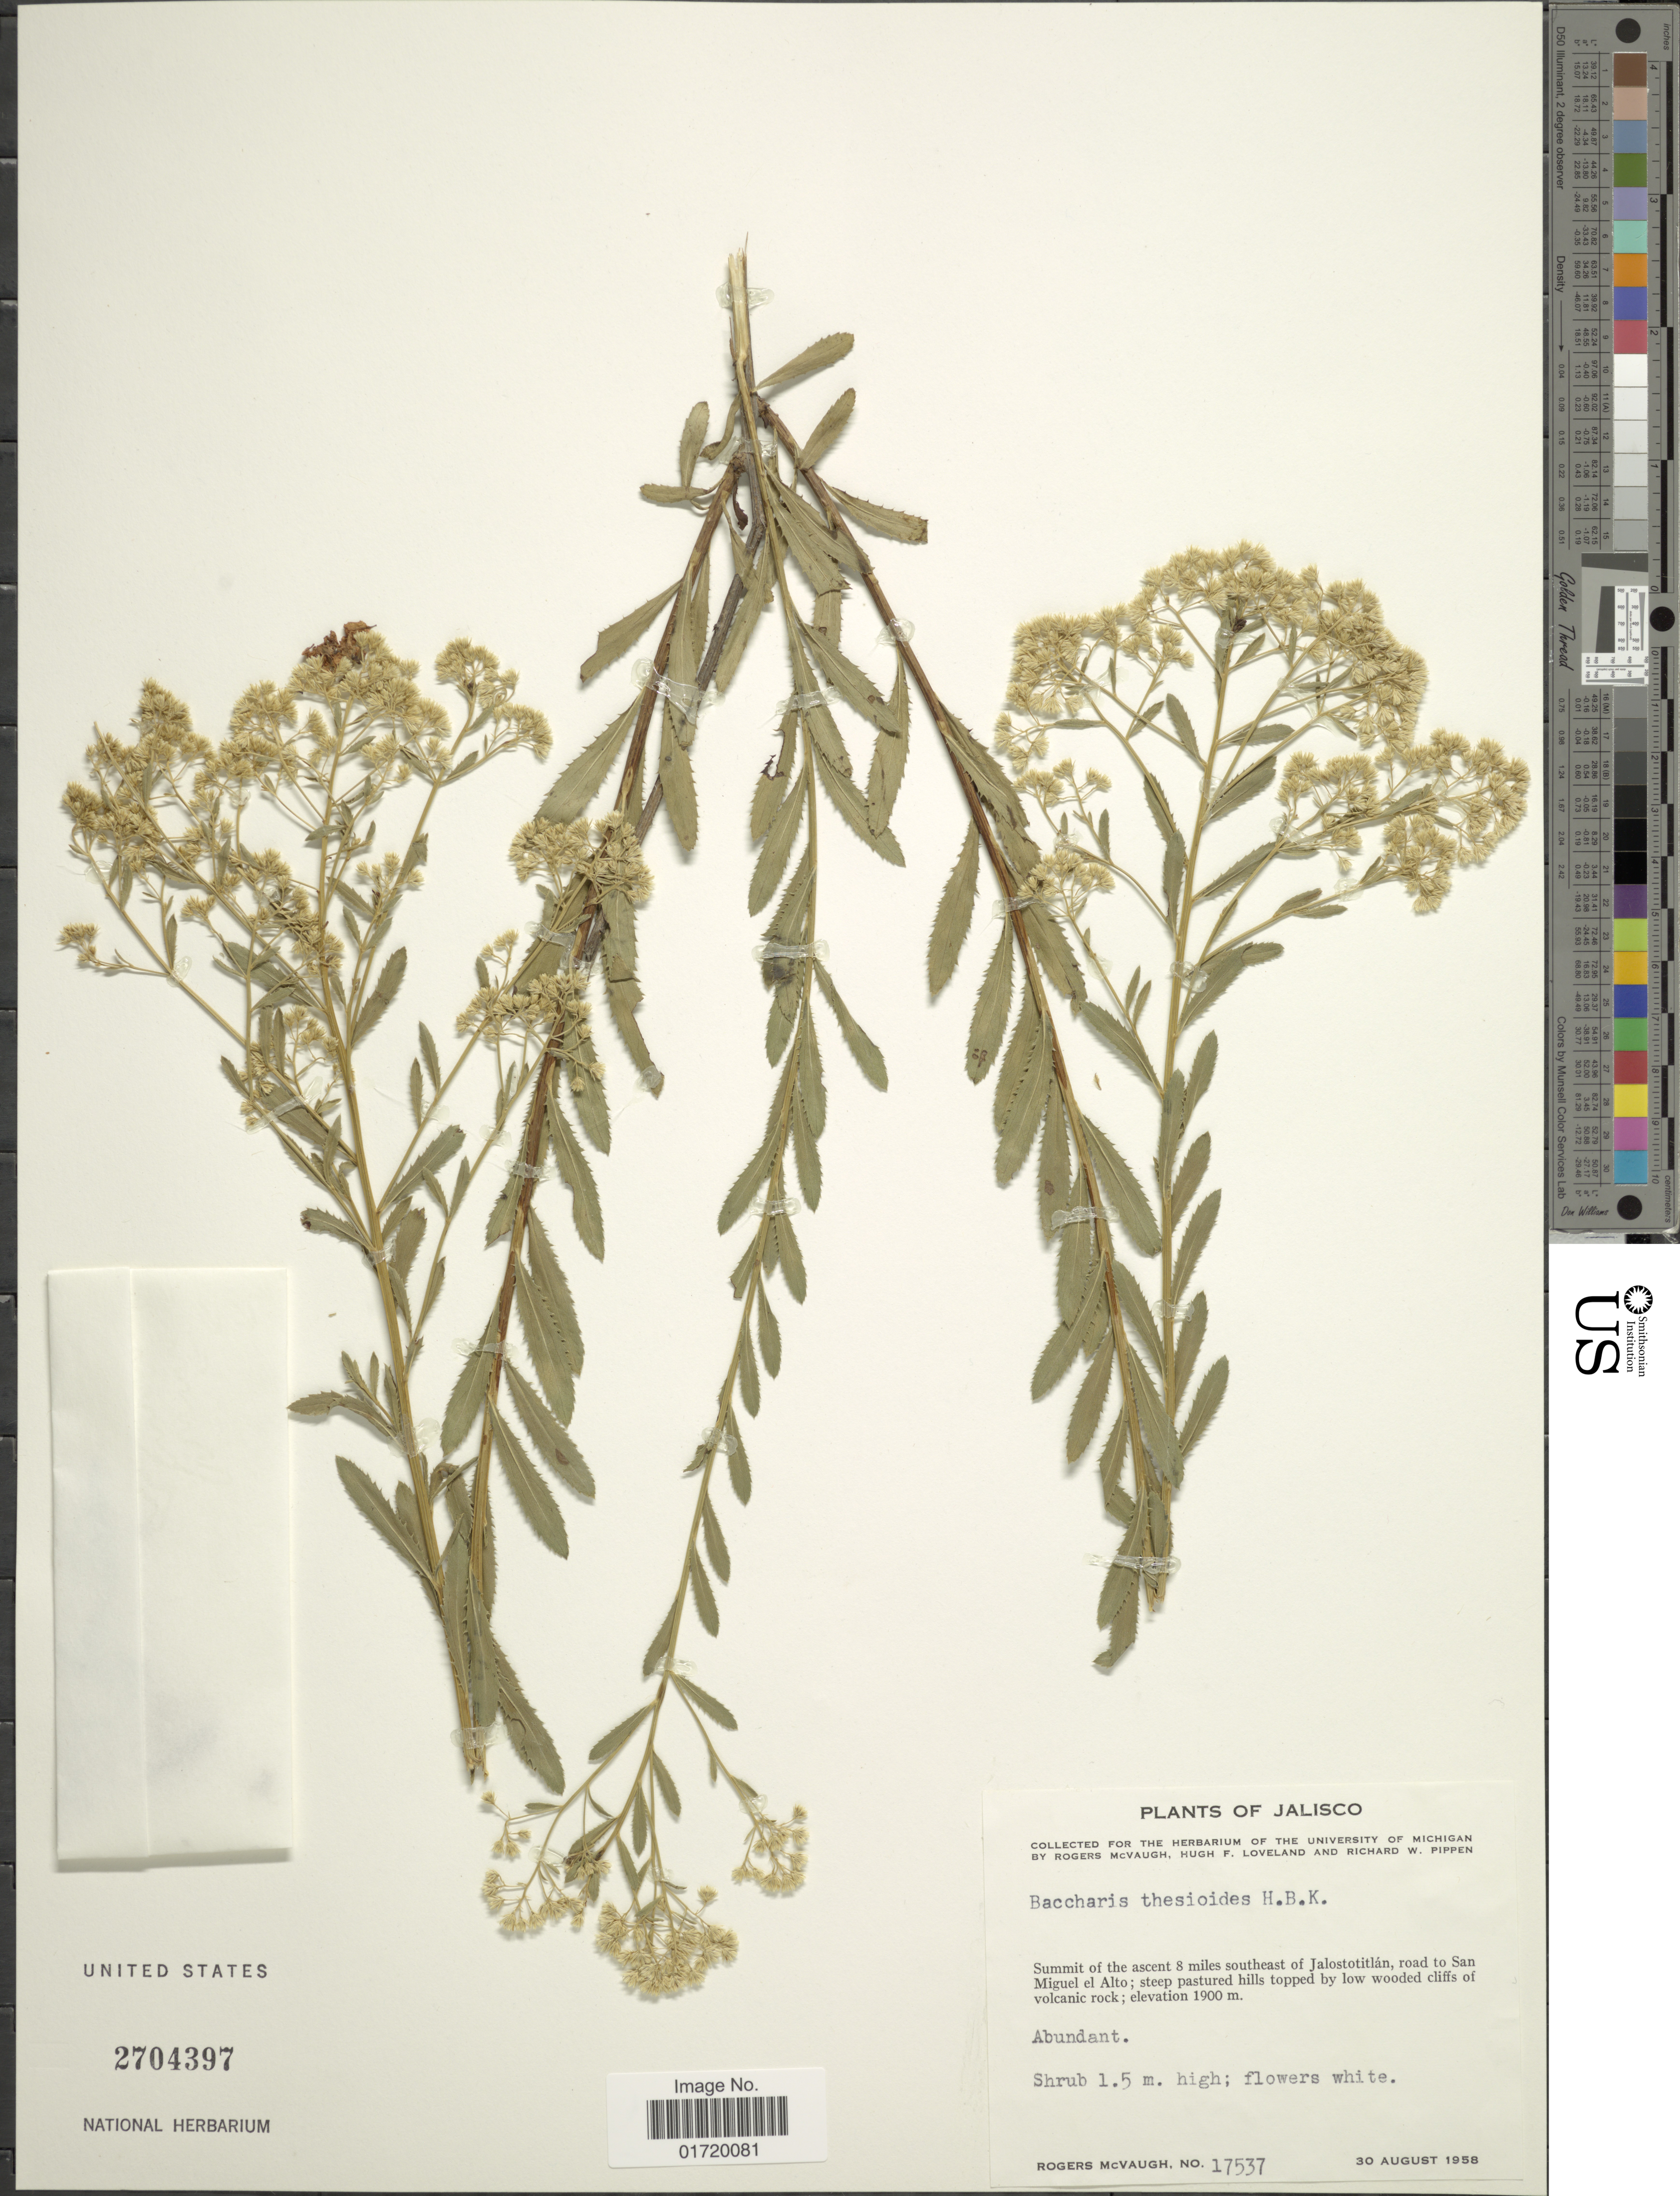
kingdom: Plantae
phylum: Tracheophyta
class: Magnoliopsida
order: Asterales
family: Asteraceae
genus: Baccharis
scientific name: Baccharis thesioides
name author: Kunth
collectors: R. McVaugh, H. Loveland & R. W. Pippen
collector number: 17537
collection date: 1958-08-30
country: Mexico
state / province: Jalisco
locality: Summit of the ascent 8 miles southeast of Jalostotitlan, road to San Miguel el Alto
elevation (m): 1900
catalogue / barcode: US 2704397